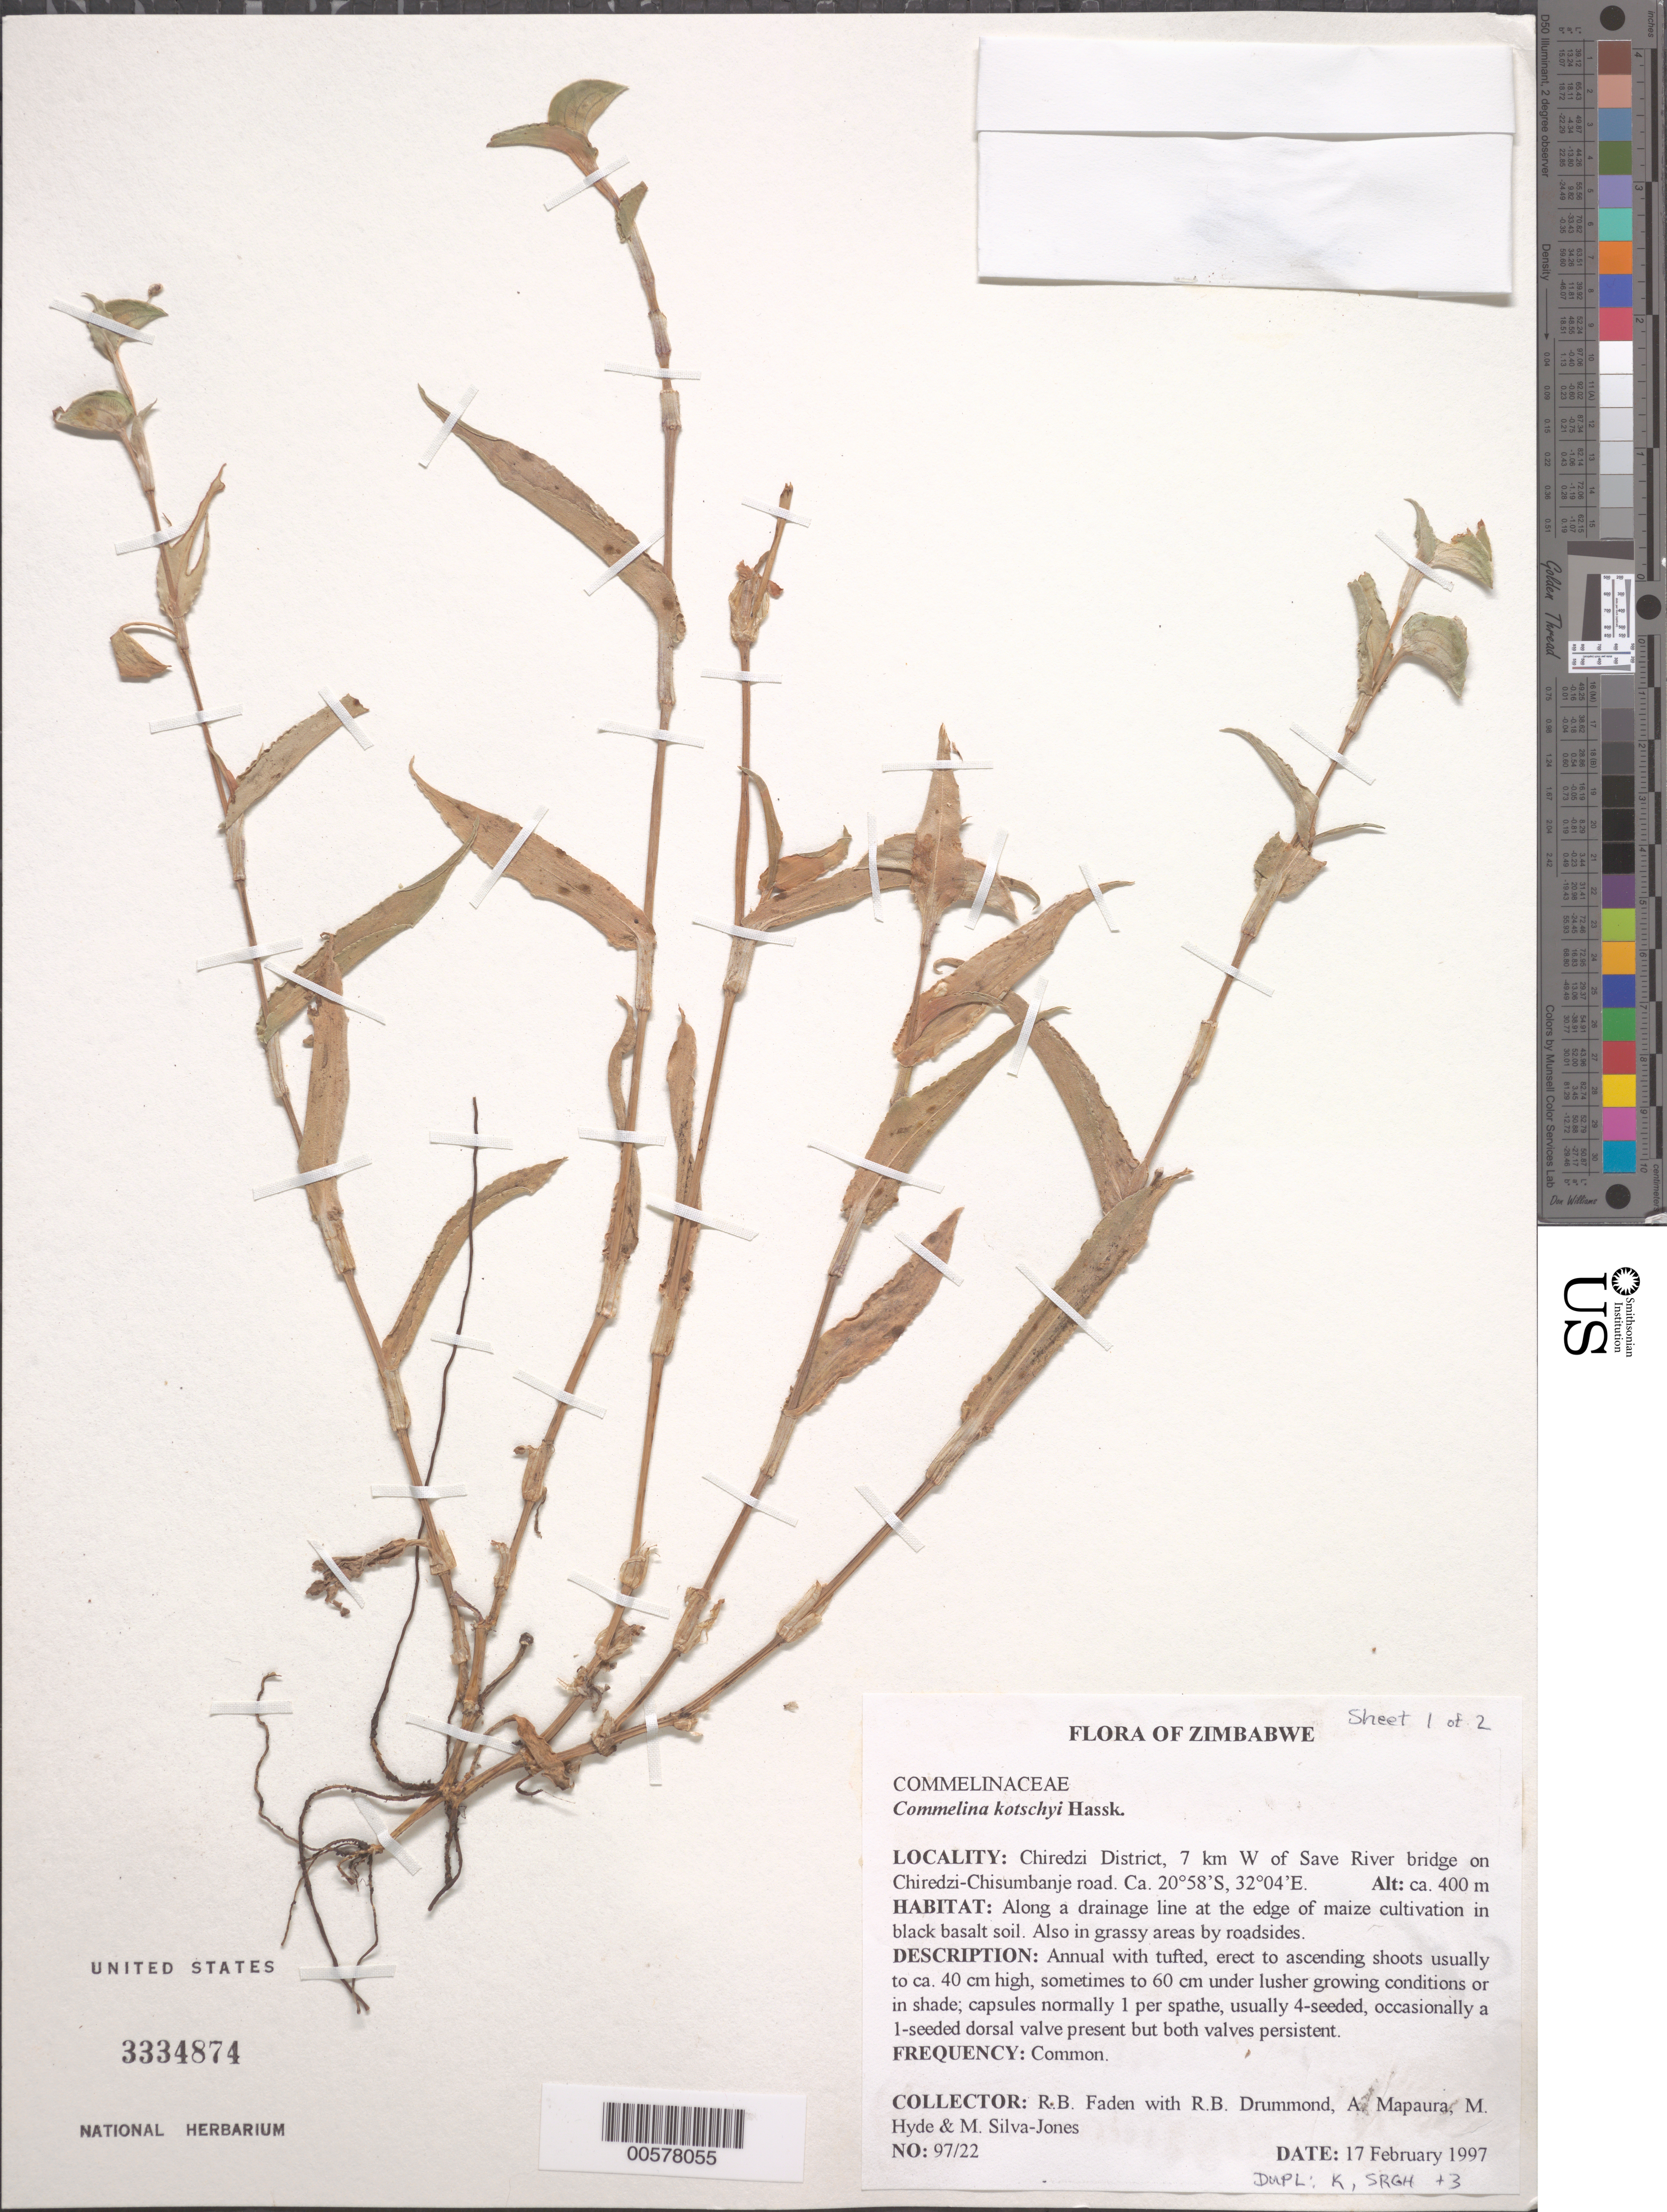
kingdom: Plantae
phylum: Tracheophyta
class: Liliopsida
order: Commelinales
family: Commelinaceae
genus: Commelina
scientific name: Commelina kotschyi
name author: Hassk.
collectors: R. B. Faden, R. Drummond, A. Mapaura, M. Hyde & M. Silva-Jones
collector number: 97/22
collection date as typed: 17 Feb 1997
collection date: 1997-02-17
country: Zimbabwe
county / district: Chiredzi Dist.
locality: W of save river bridge, chiredzi-chisumbanje road.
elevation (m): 400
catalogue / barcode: US 3334874